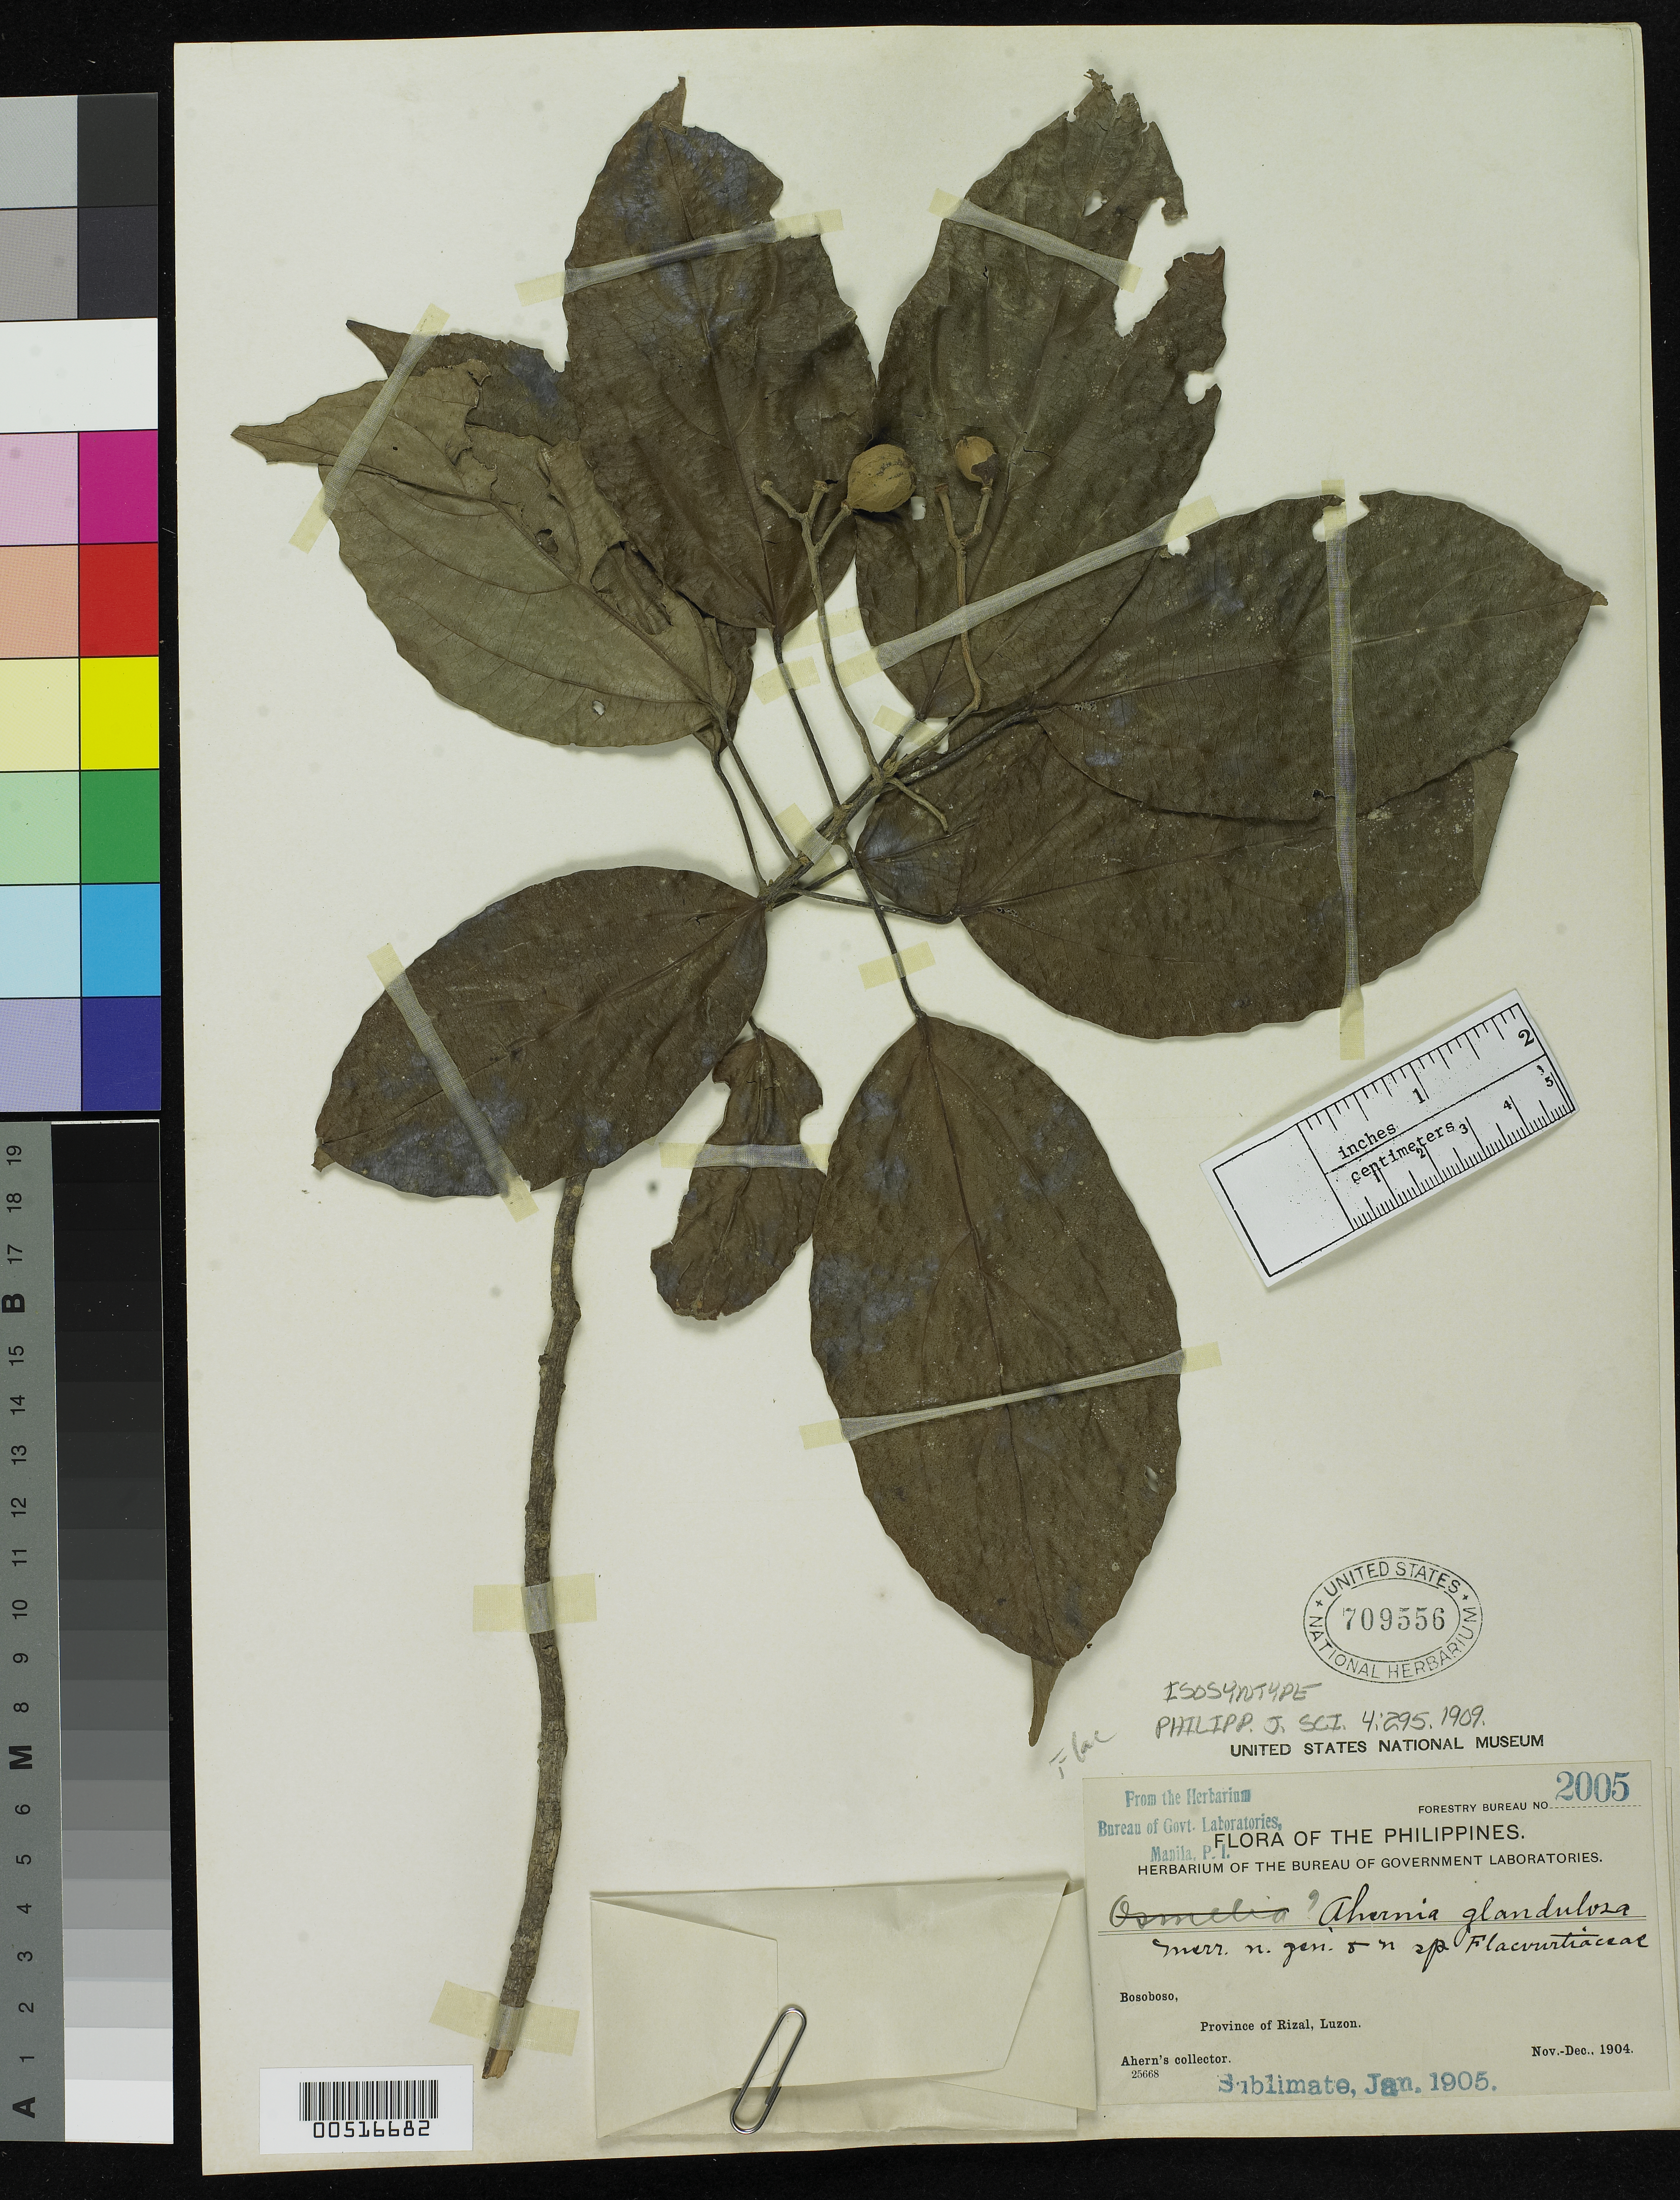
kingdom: Plantae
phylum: Tracheophyta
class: Magnoliopsida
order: Malpighiales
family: Achariaceae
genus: Ahernia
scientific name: Ahernia glandulosa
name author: Merr.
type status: Isosyntype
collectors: Ahern's collector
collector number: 2005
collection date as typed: Nov 1904 to -- Dec 1904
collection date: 1904-11/1904-12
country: Philippines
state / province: Calabarzon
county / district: Rizal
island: Luzon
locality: Bosoboso.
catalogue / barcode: US 709556